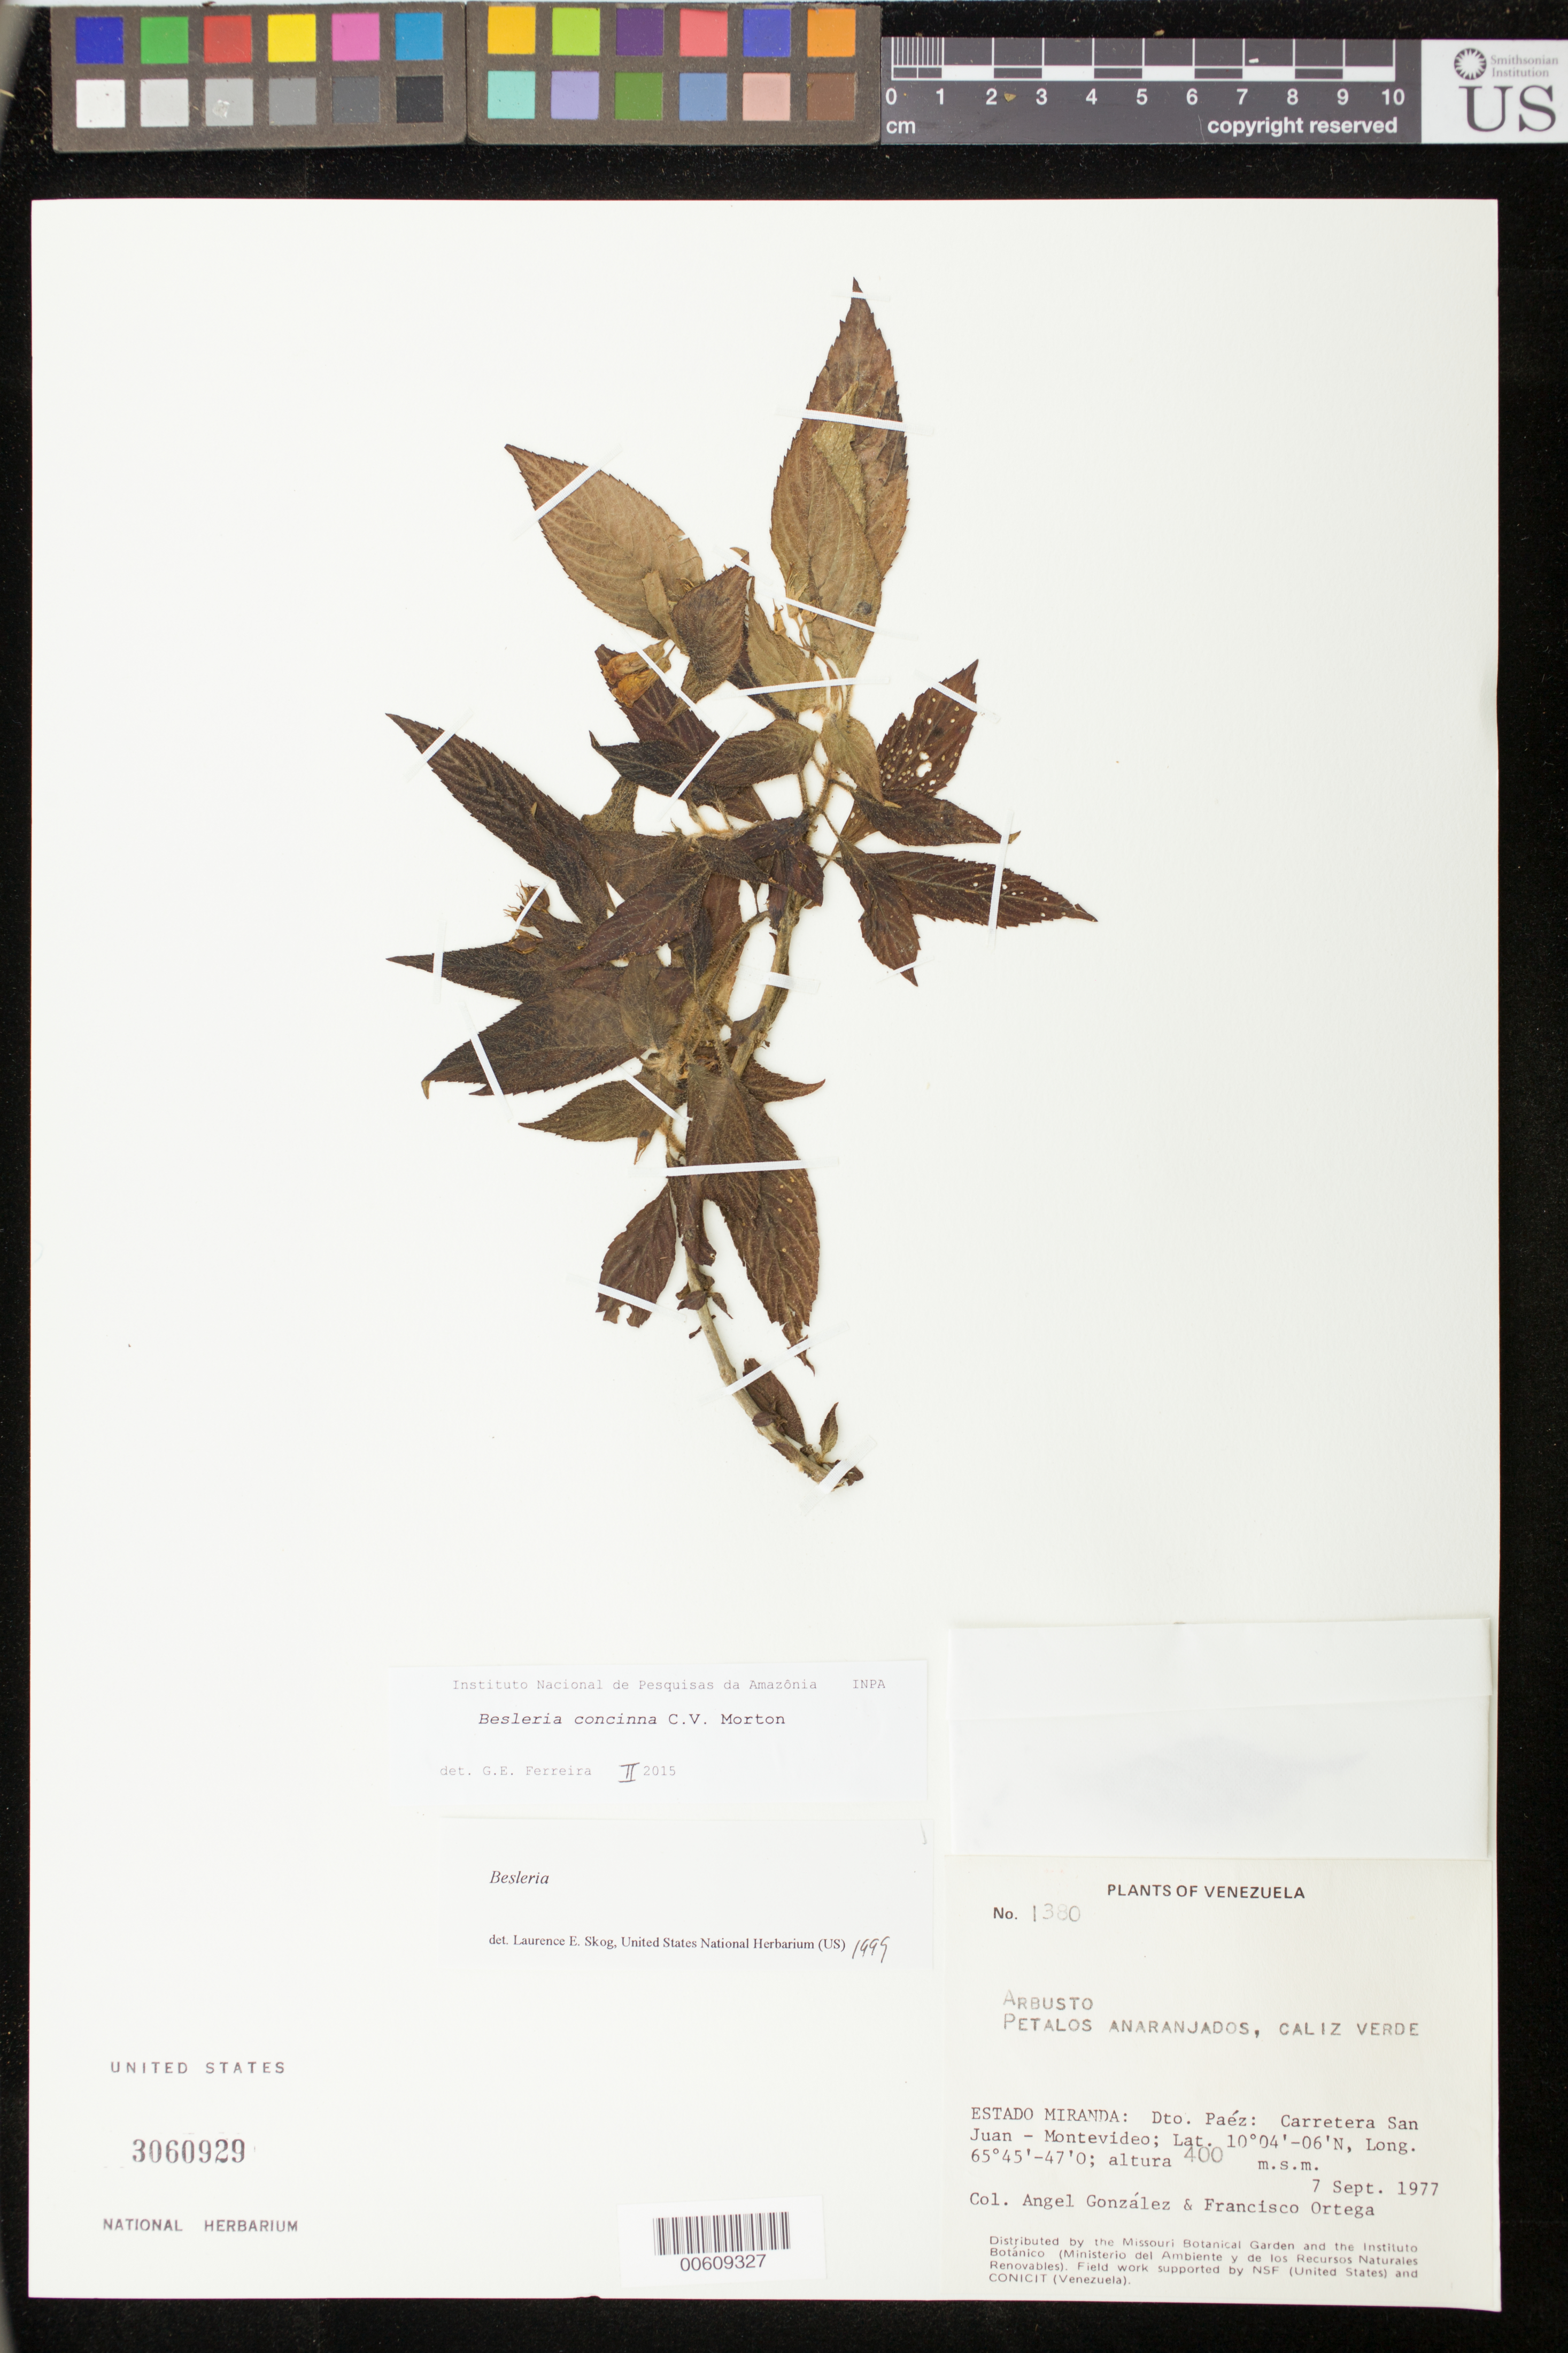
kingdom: Plantae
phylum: Tracheophyta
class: Magnoliopsida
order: Lamiales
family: Gesneriaceae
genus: Besleria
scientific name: Besleria concinna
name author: C.V. Morton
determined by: Skog, Laurence E.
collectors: A. C. González & F. J. Ortega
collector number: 1380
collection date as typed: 07 Sep 1977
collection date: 1977-09-07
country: Venezuela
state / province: Miranda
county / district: Páez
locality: Dto. Paéz: Carretera San Juan - Montevideo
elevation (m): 400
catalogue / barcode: US 3060929